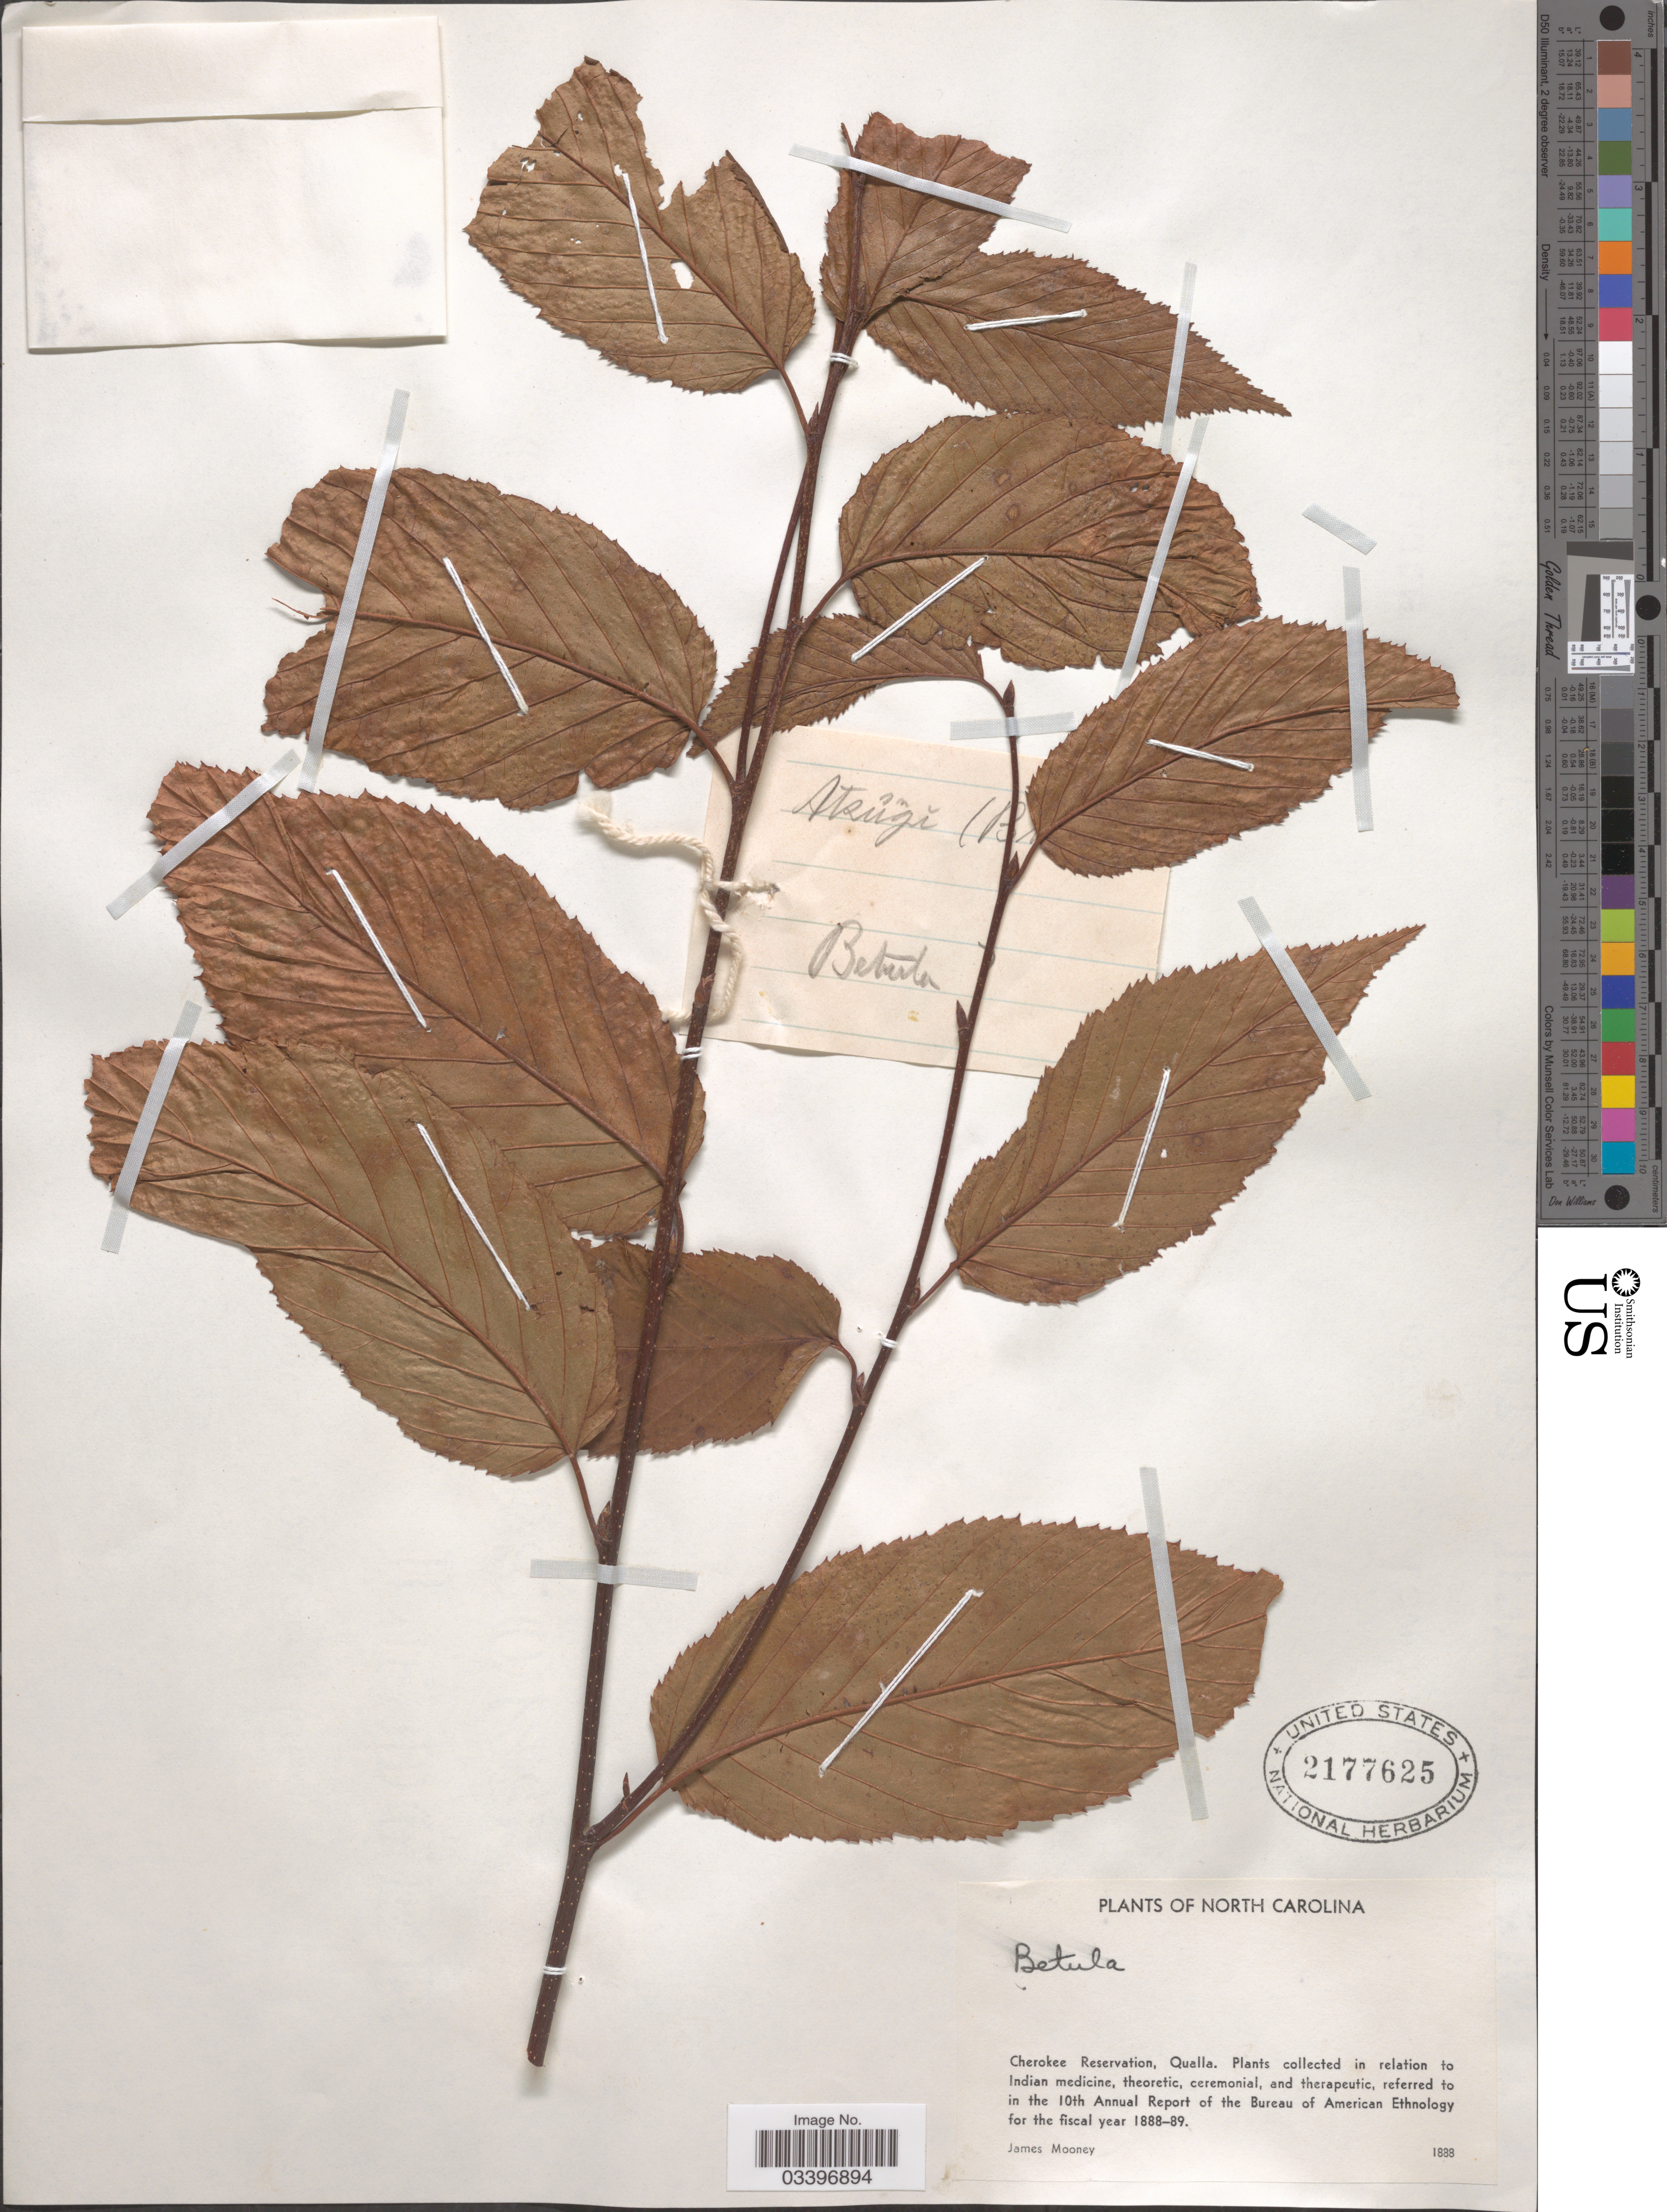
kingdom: Plantae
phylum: Tracheophyta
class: Magnoliopsida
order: Fagales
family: Betulaceae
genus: Betula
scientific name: Betula sp.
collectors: J. Mooney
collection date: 1888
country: United States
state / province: North Carolina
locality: Cherokee Reservation, Qualla.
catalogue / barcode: US 2177625